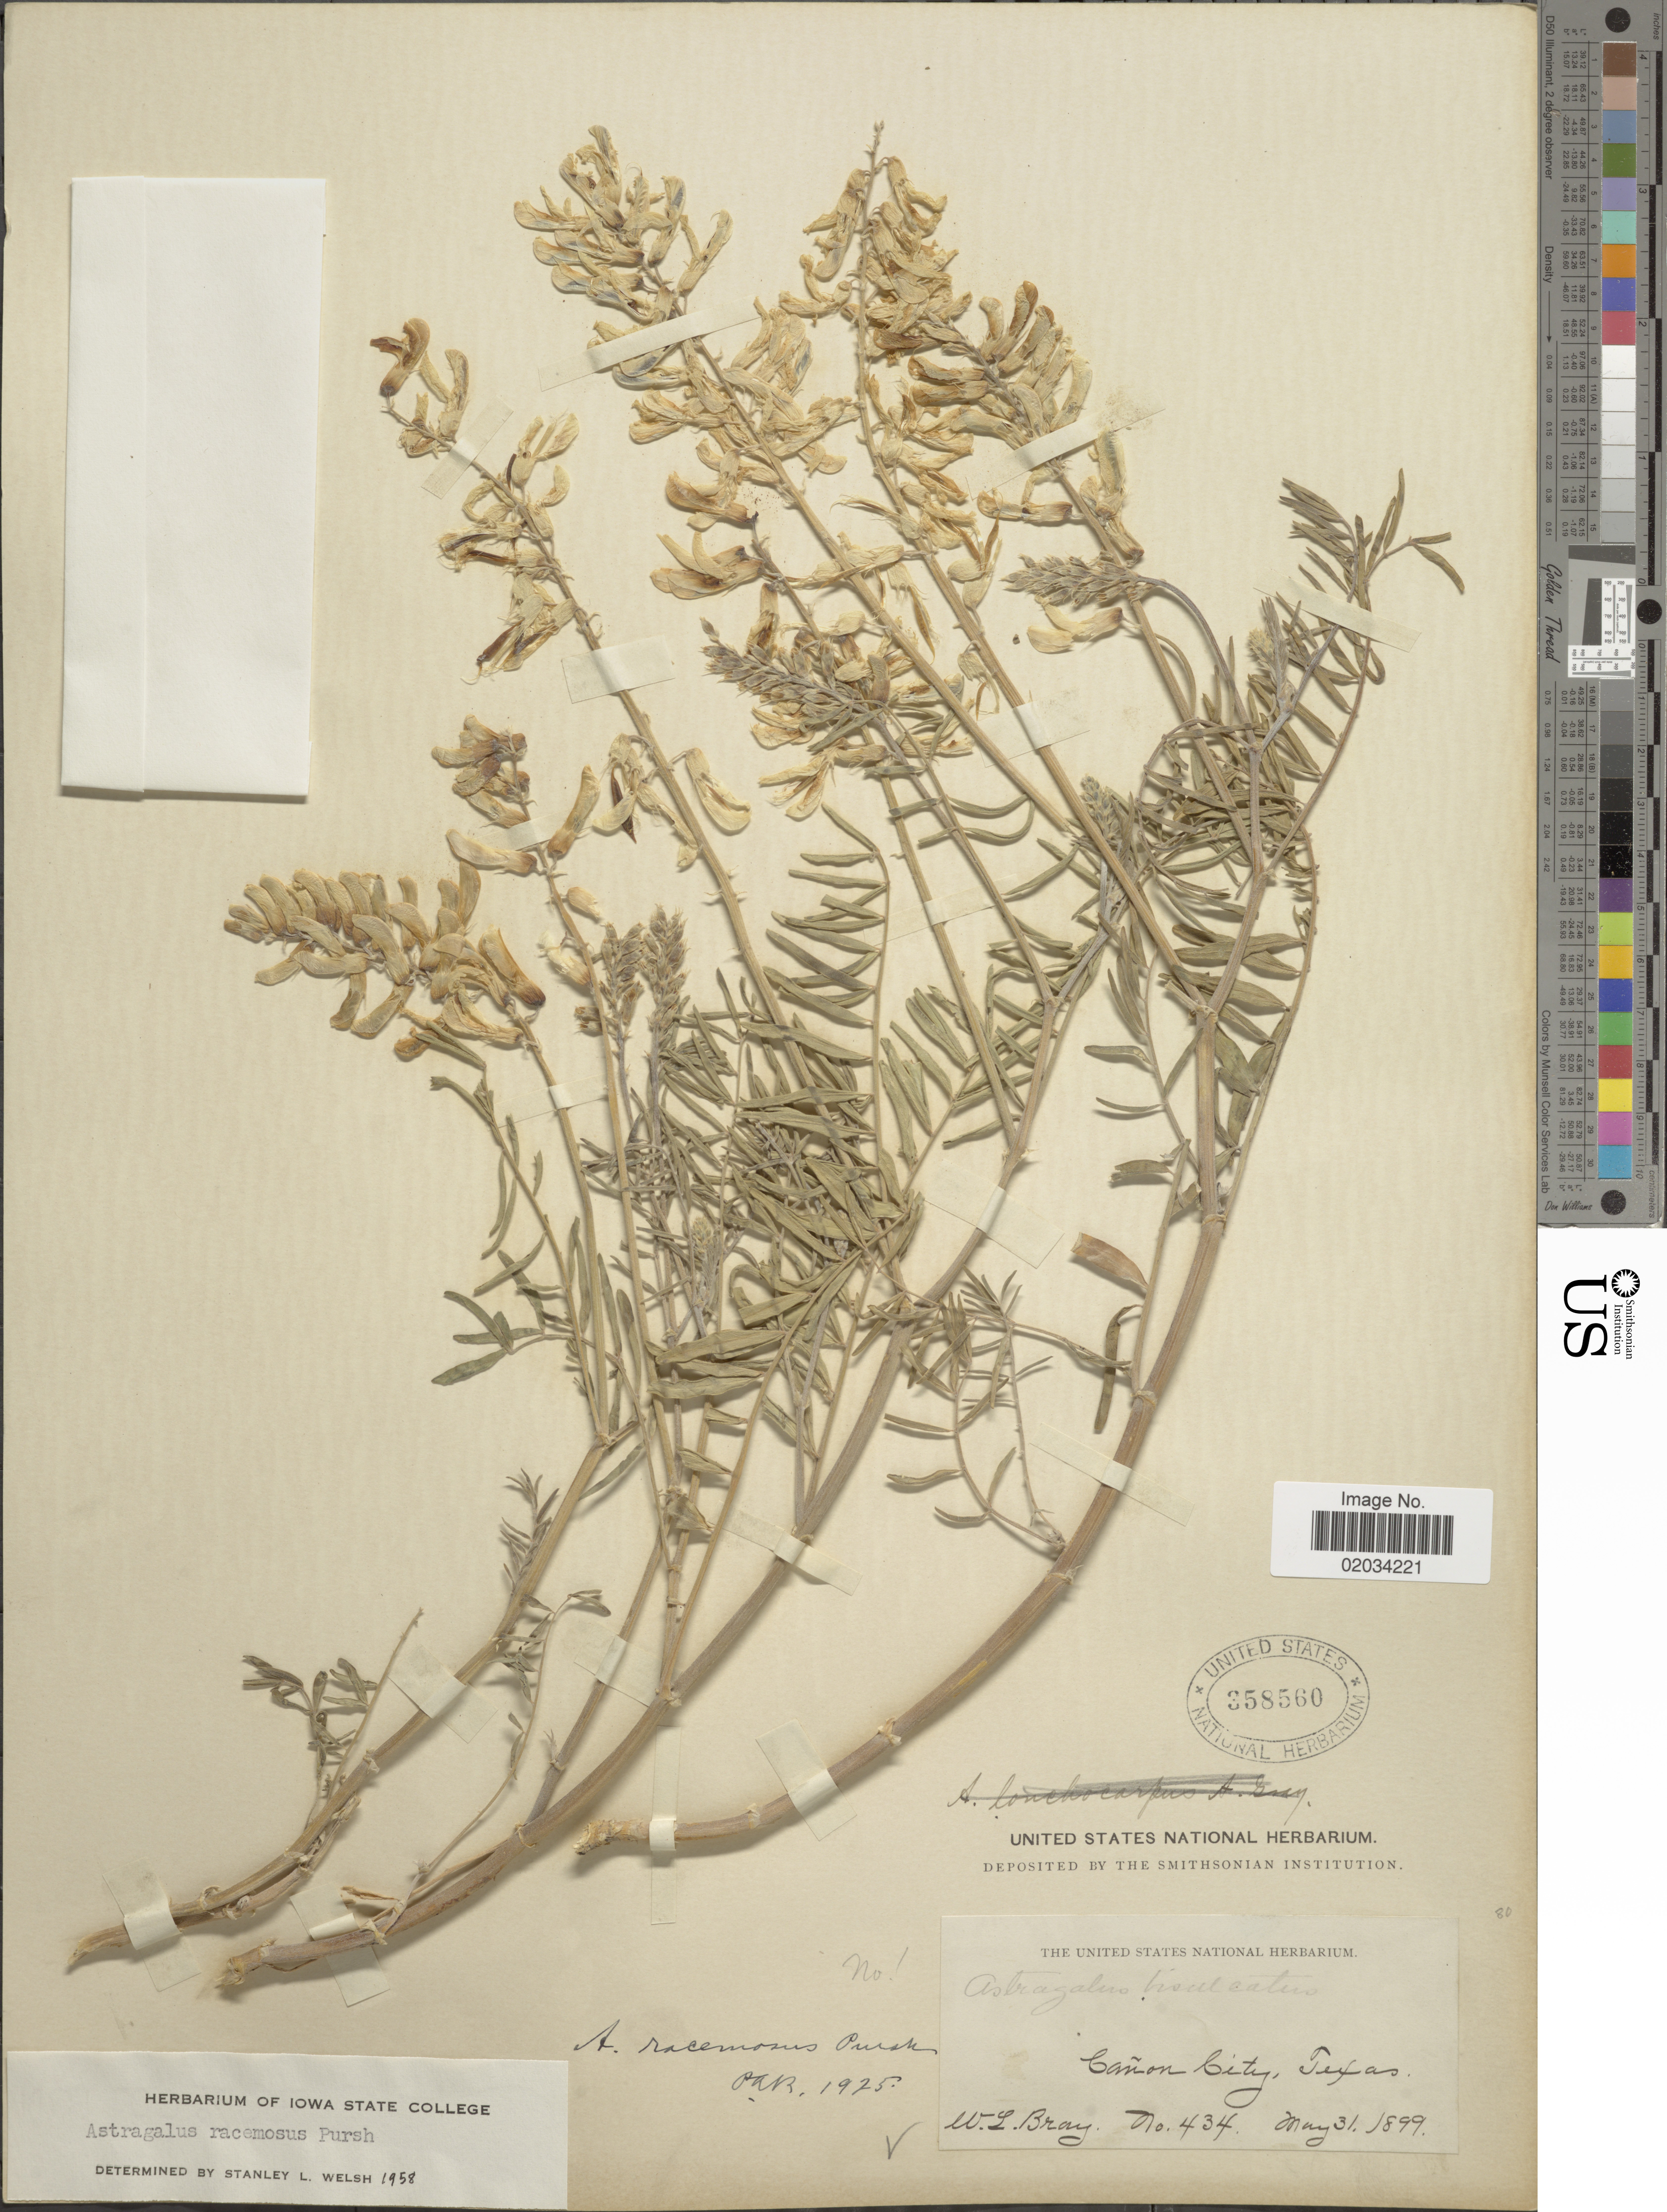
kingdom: Plantae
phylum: Tracheophyta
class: Magnoliopsida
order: Fabales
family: Fabaceae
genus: Astragalus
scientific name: Astragalus racemosus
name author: Pursh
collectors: W. L. Bray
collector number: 434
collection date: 1899-05-31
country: United States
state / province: Texas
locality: Canon City, Texas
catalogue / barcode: US 358560